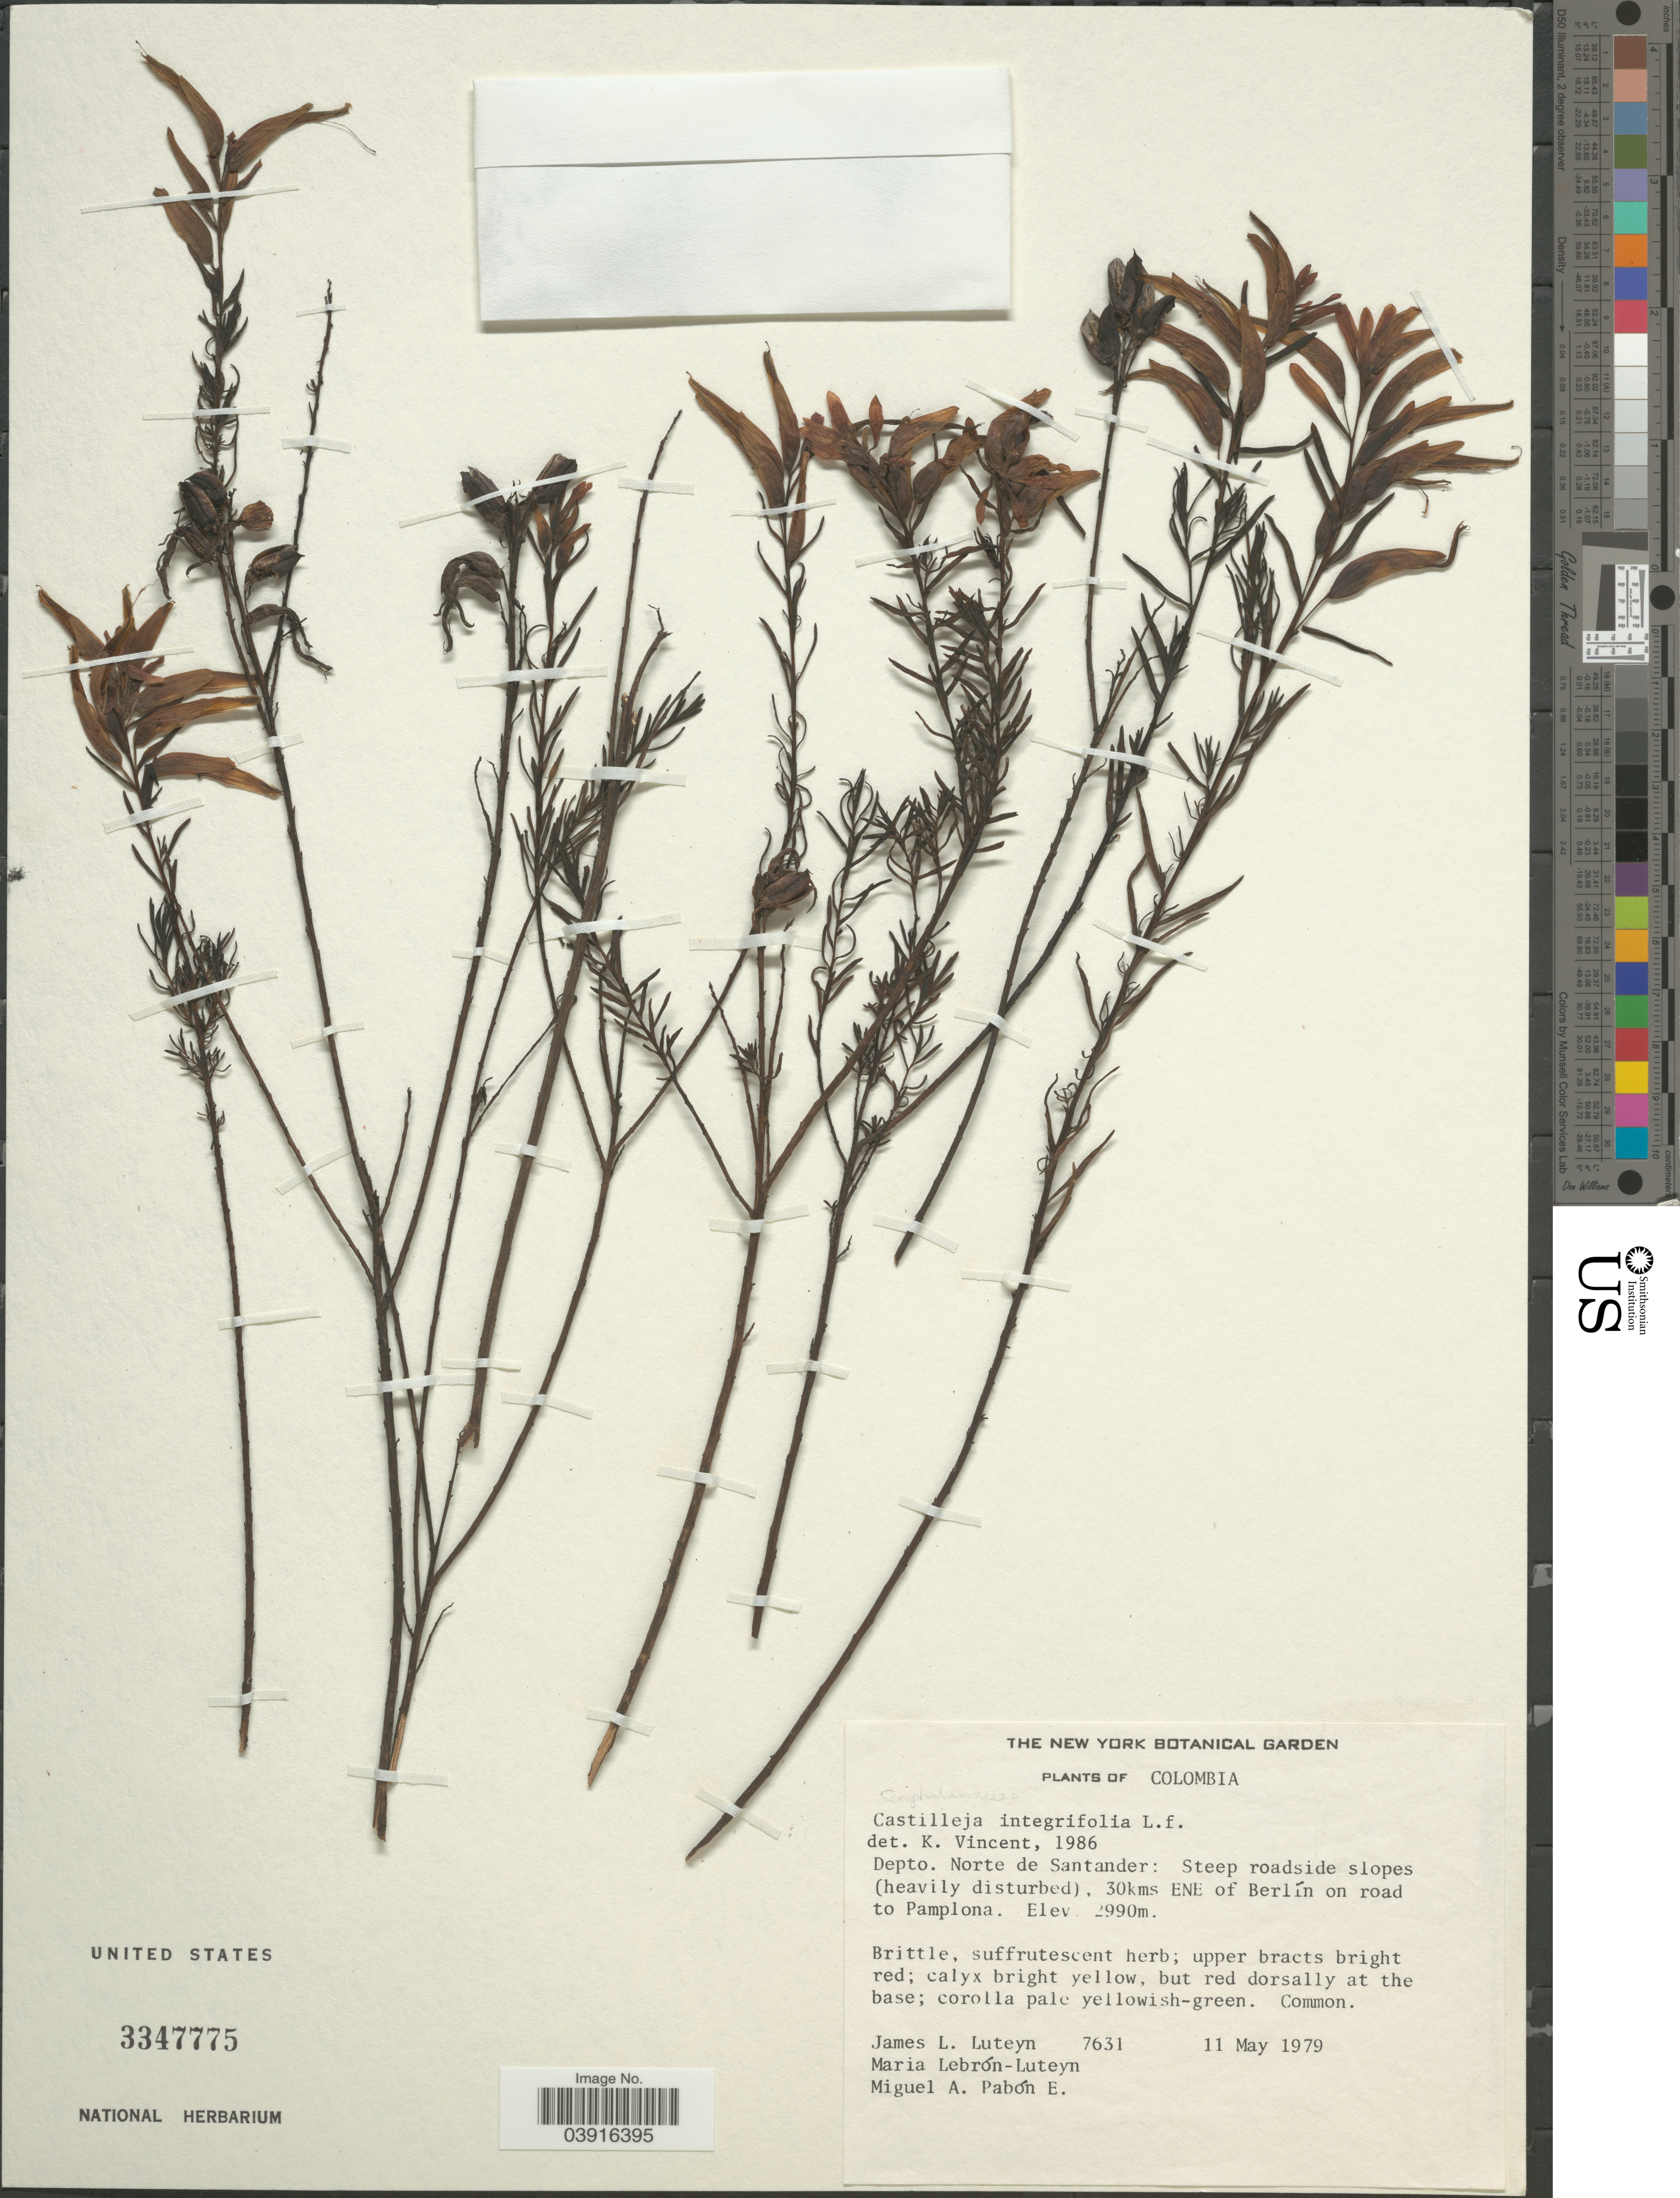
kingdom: Plantae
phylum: Tracheophyta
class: Magnoliopsida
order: Lamiales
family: Orobanchaceae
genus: Castilleja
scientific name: Castilleja integrifolia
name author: L. f.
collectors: J. Luteyn, M. L. Lebrón-Luteyn & M. A. Pabon E.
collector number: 7631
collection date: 1979-05-11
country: Colombia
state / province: Norte de Santander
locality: Depto. Norte de Santander: Steep roadside slopes (heavily disturbed), 20kms ENE of Berlín on road to Pamplona.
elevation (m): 2990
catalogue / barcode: US 3347775